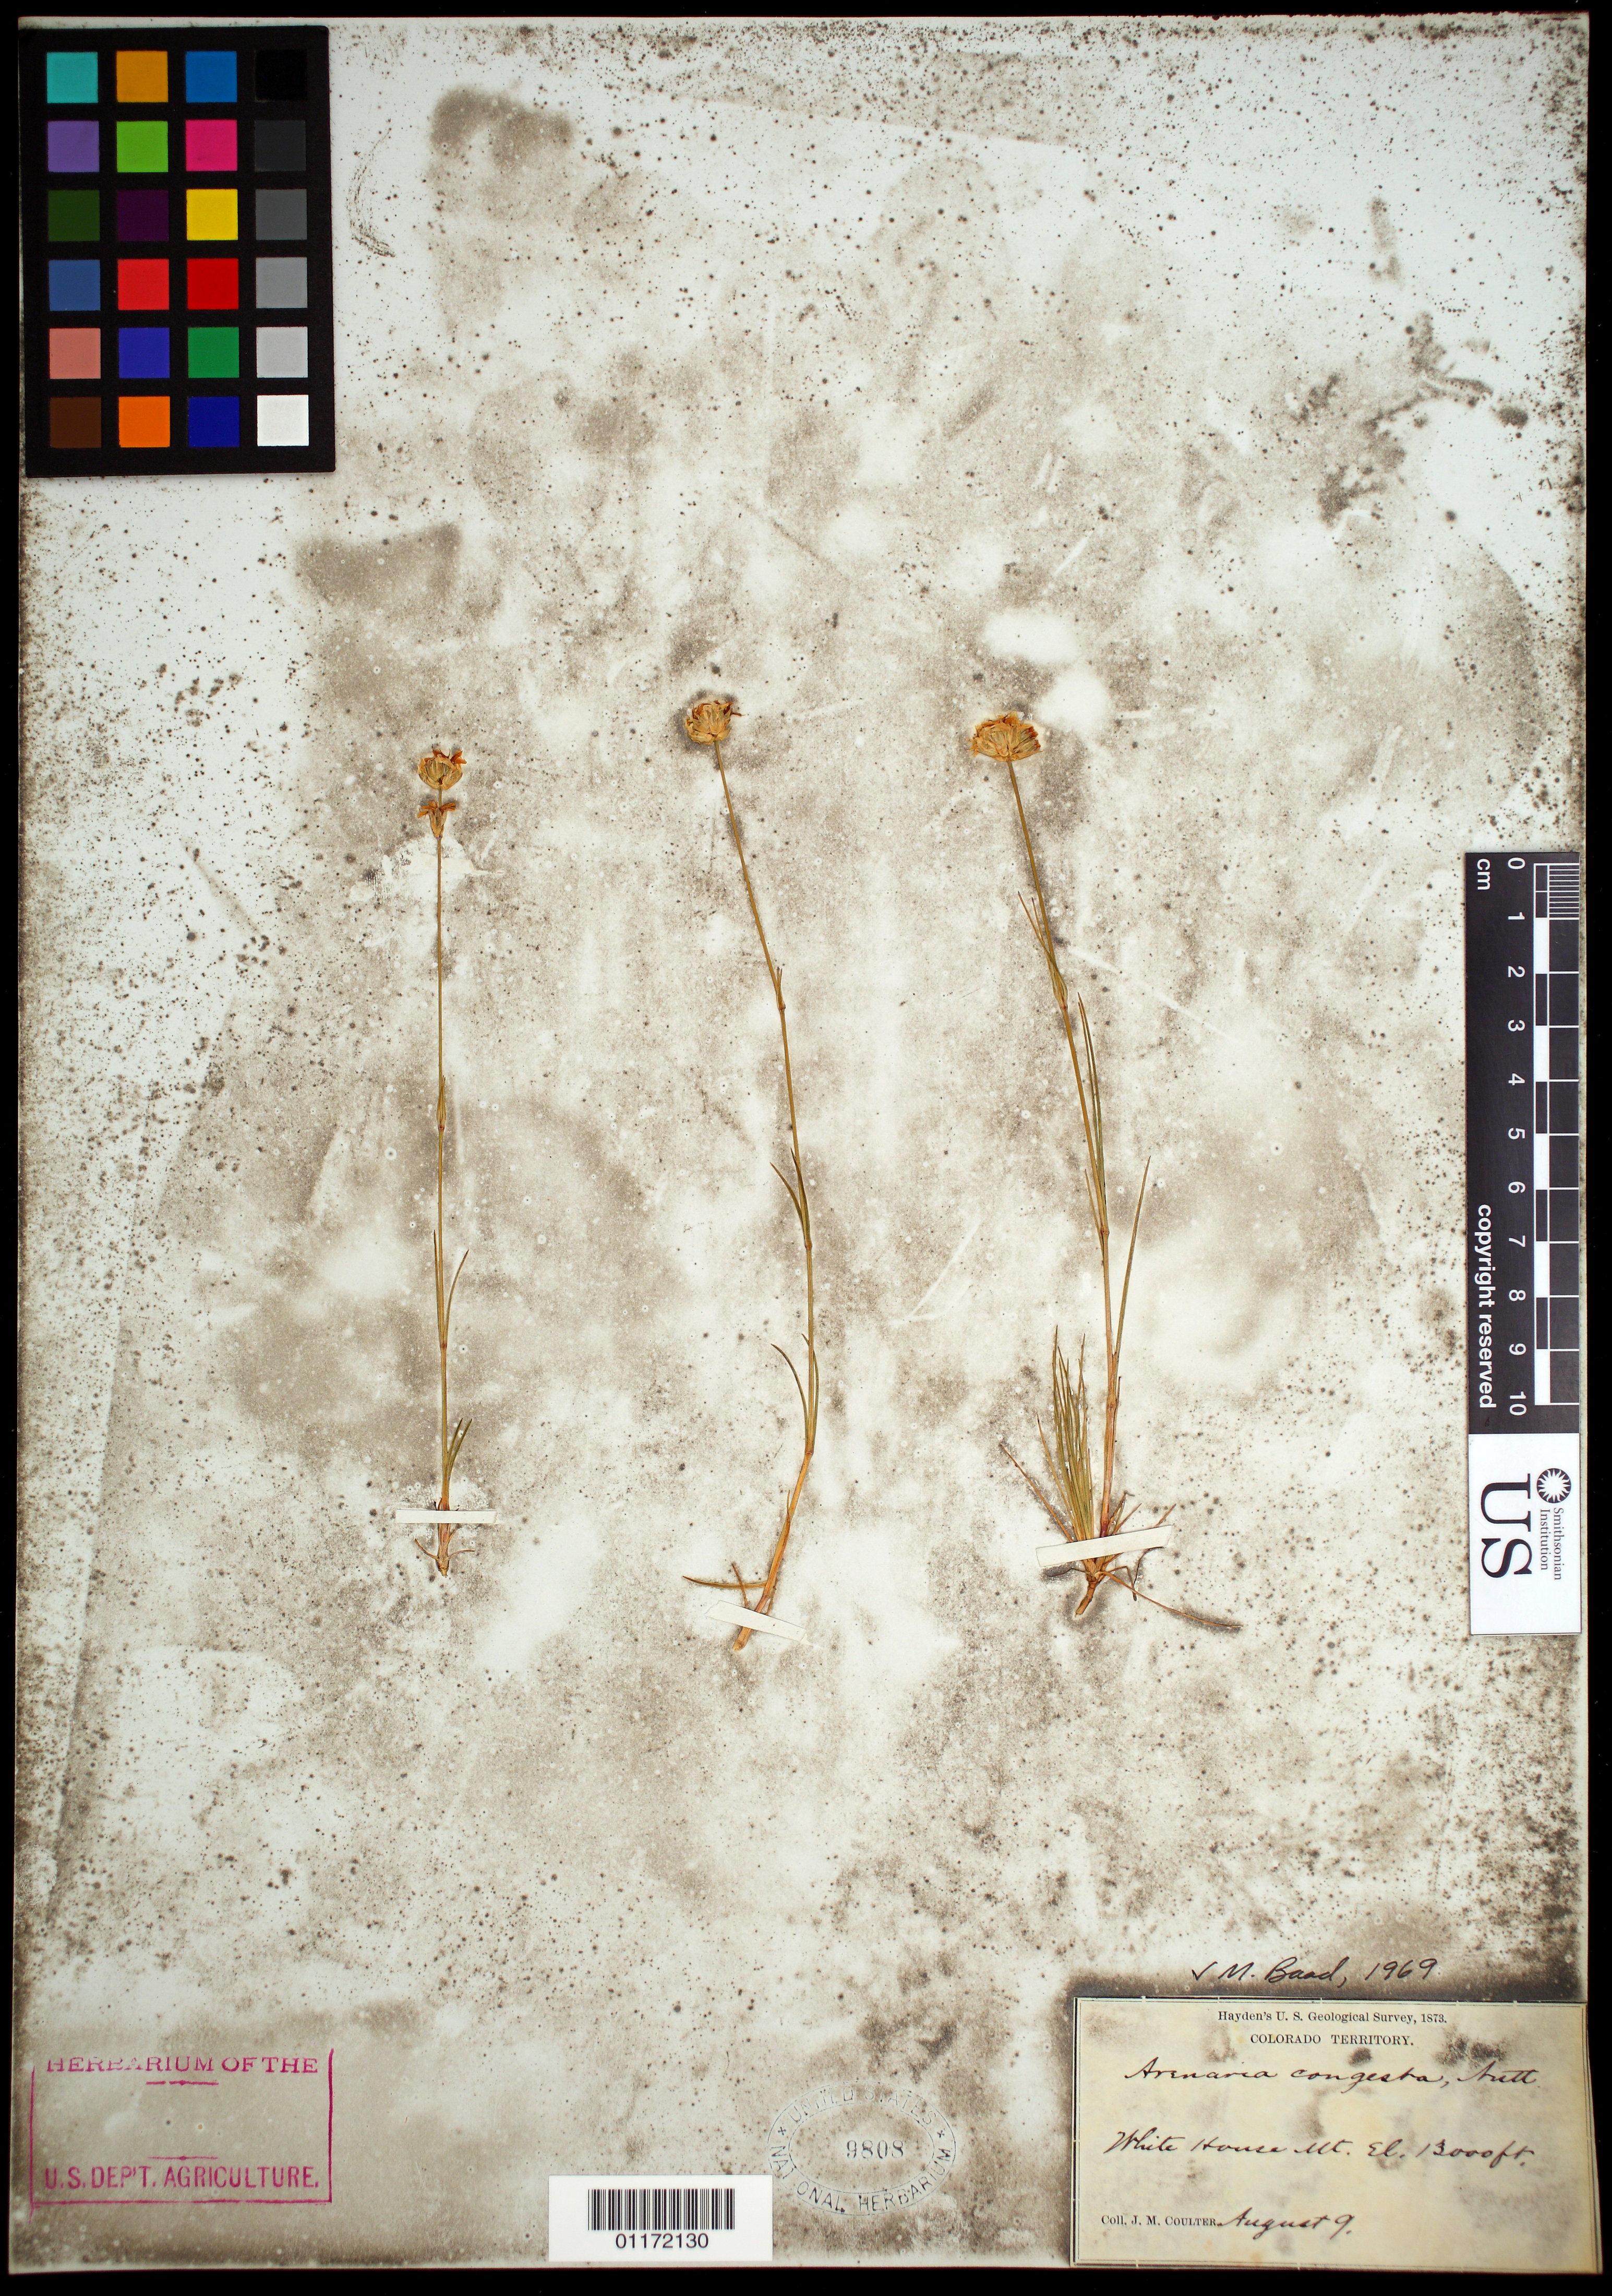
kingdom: Plantae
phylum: Tracheophyta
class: Magnoliopsida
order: Caryophyllales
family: Caryophyllaceae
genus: Eremogone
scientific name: Eremogone congesta var. congesta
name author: (Nutt.) Ikonn.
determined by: Strong, Mark T., (BOT), Smithsonian Institution - National Museum of Natural History (UNITED STATES)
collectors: J. M. Coulter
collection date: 1873-08-09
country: United States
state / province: Colorado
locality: White House Mt.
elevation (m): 3962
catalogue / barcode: US 9808